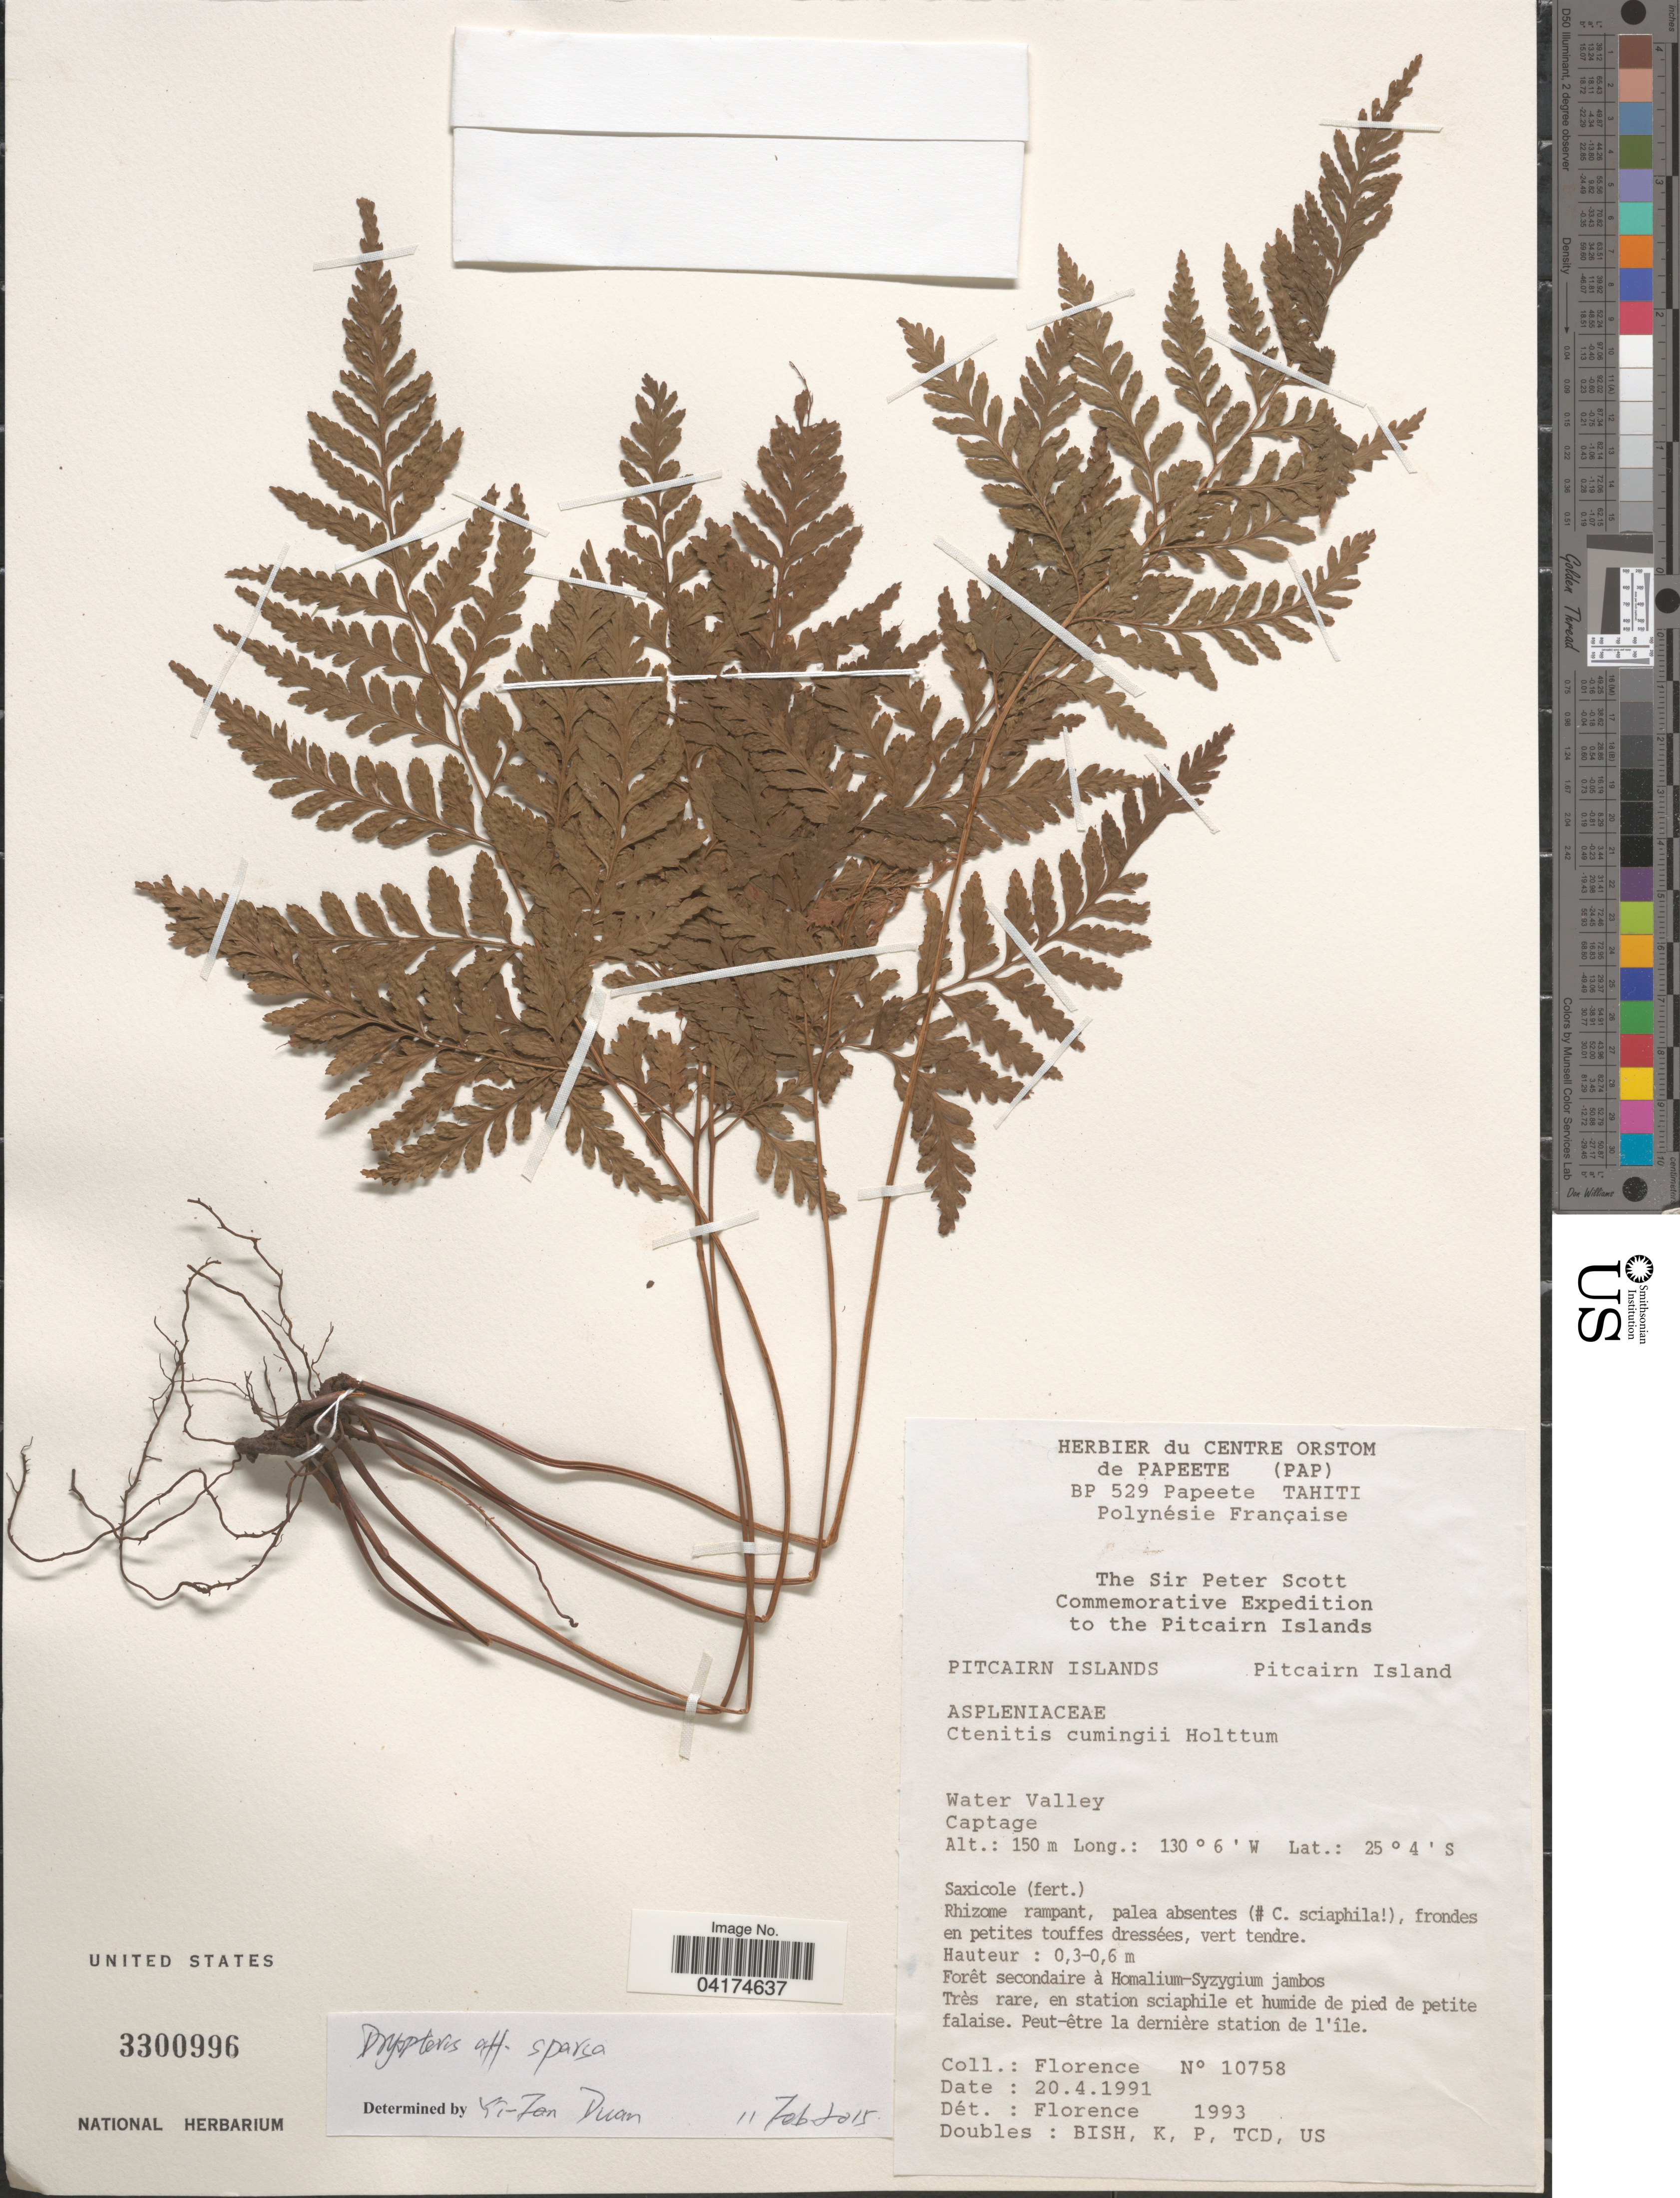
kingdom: Plantae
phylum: Tracheophyta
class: Polypodiopsida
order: Polypodiales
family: Dryopteridaceae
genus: Dryopteris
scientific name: Dryopteris sparsa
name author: (D. Don) Kuntze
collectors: -. Florence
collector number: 10758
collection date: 1991-04-20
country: Pitcairn Islands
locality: The Sir Peter Scott Commerative Expedition to the Pitcairn Islands. Water Valley. Captage.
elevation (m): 150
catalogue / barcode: US 3300996